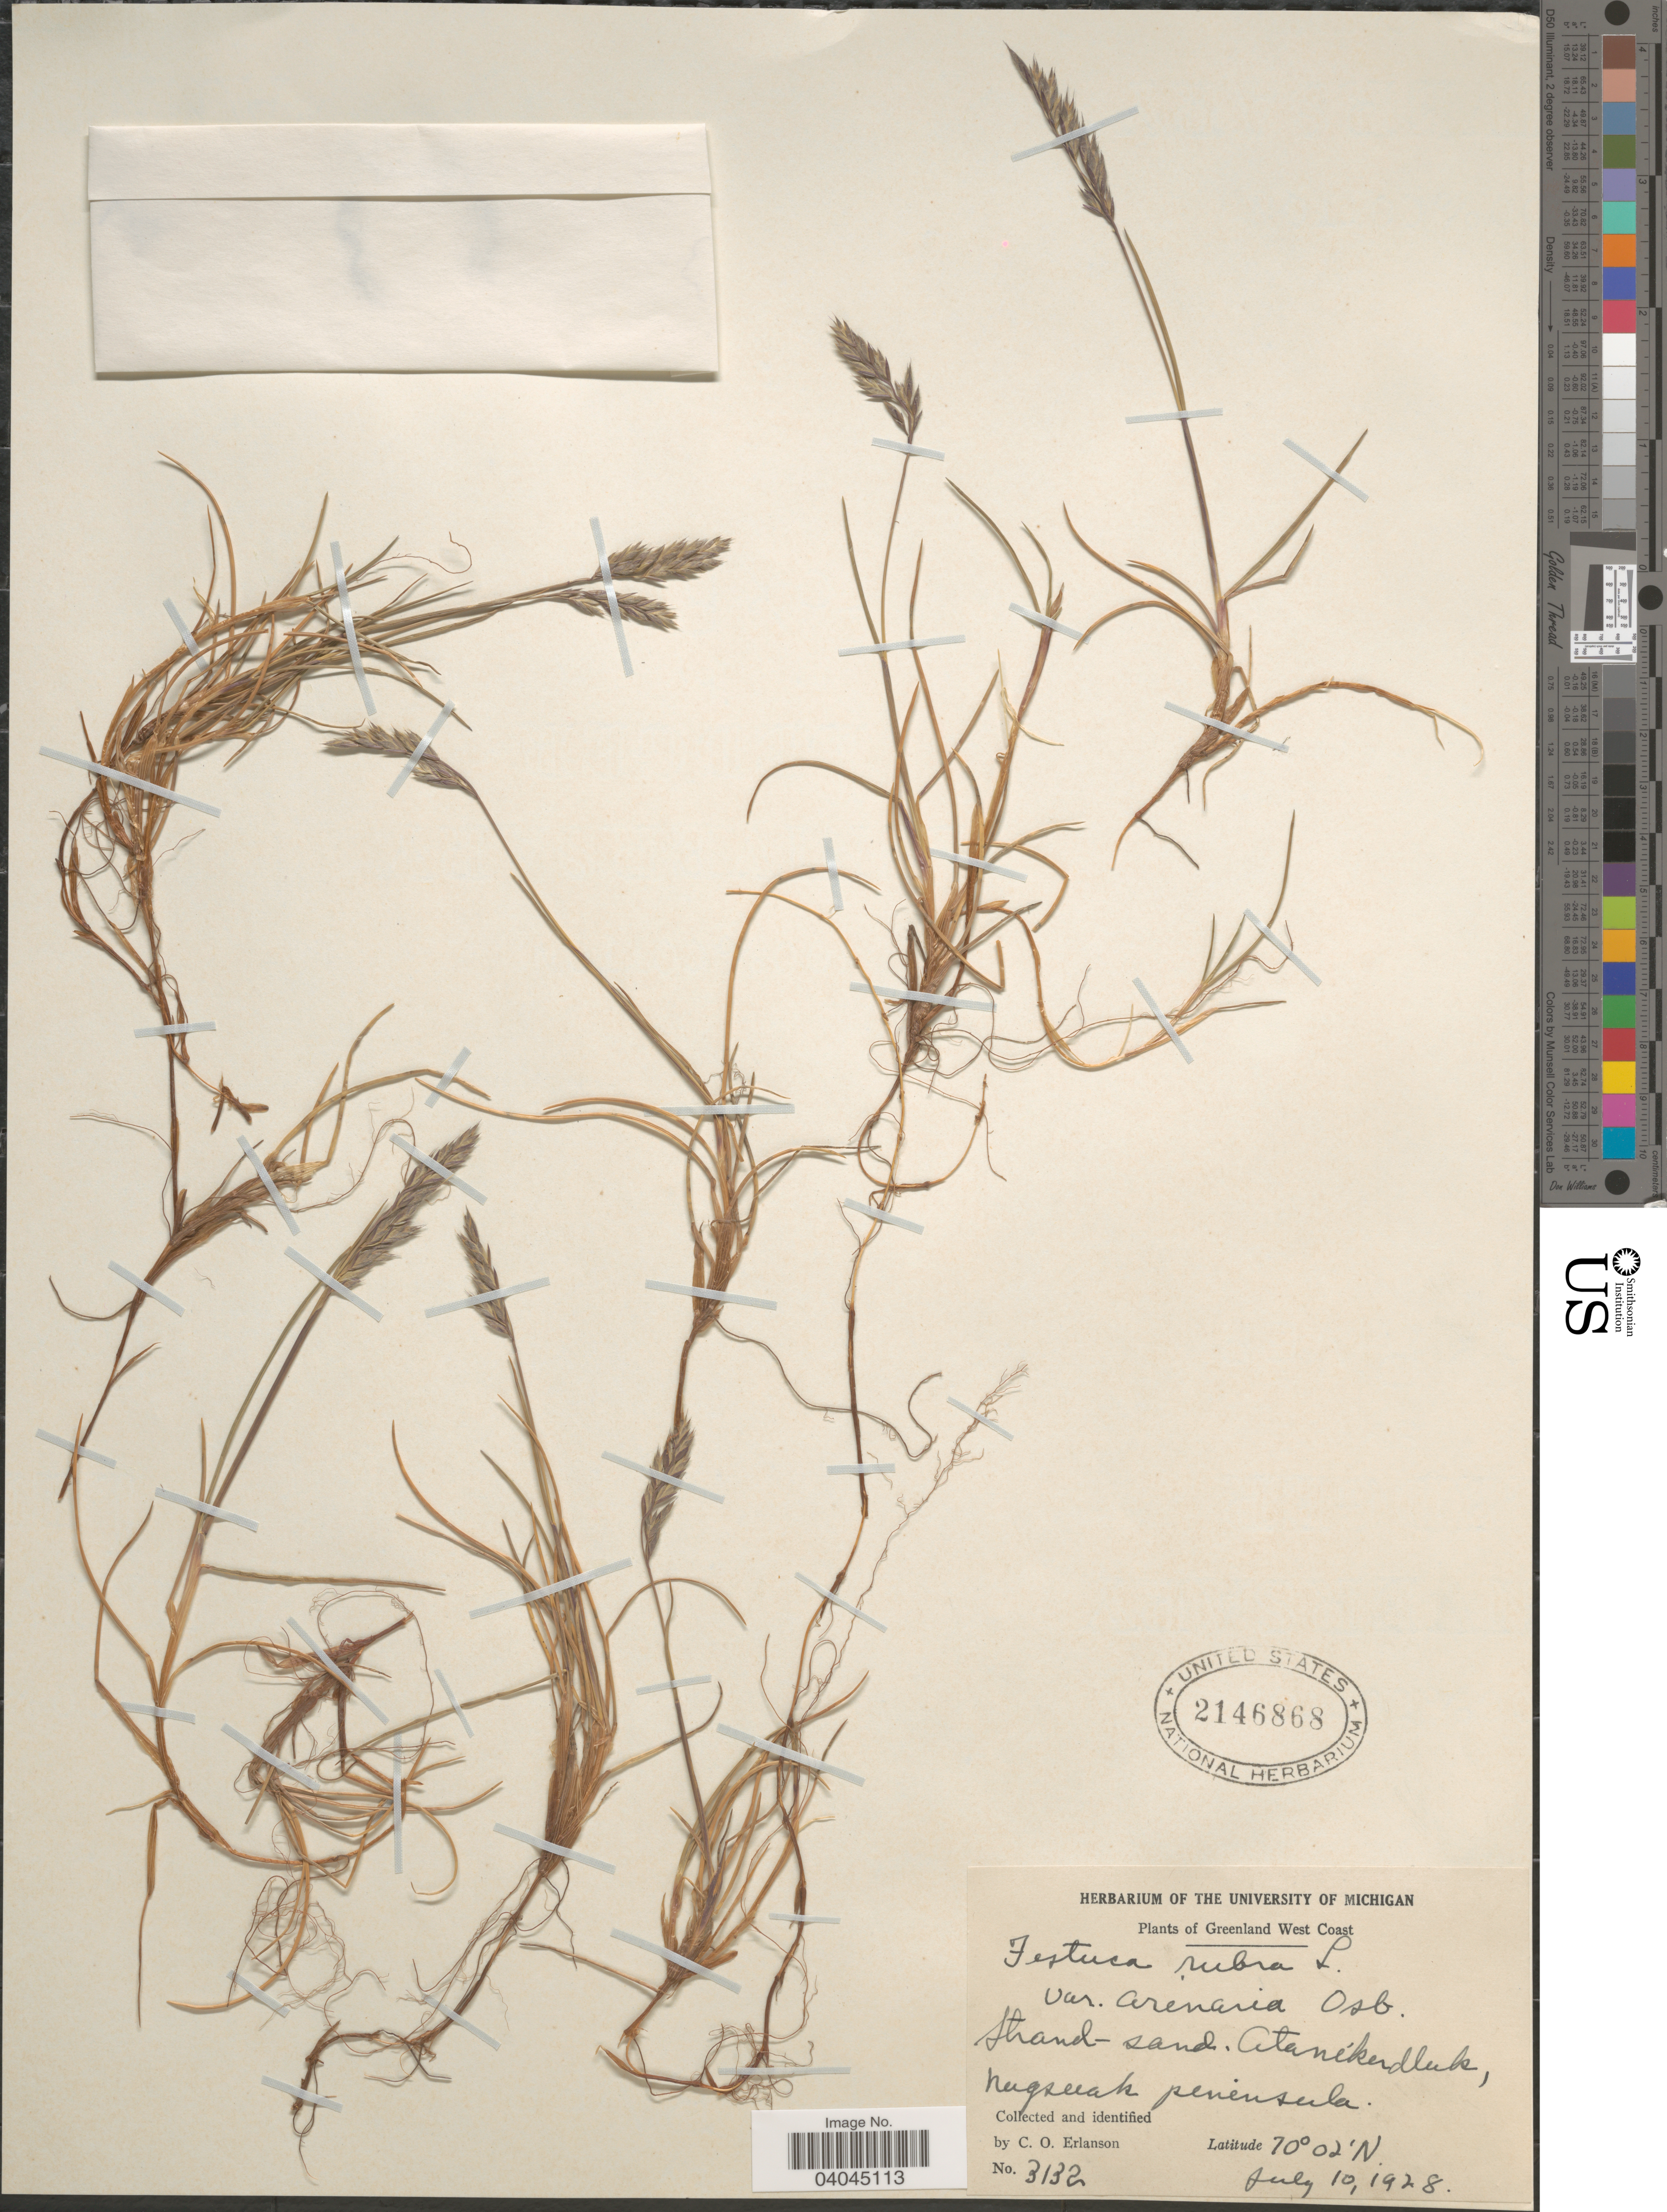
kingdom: Plantae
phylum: Tracheophyta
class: Liliopsida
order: Poales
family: Poaceae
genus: Festuca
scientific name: Festuca rubra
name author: L.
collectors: C. O. Erlanson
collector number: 3132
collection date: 1928-07-10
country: Greenland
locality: Greenland West Coast. Atanikerdluk, Nugsuak peninsula.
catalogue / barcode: US 2146868